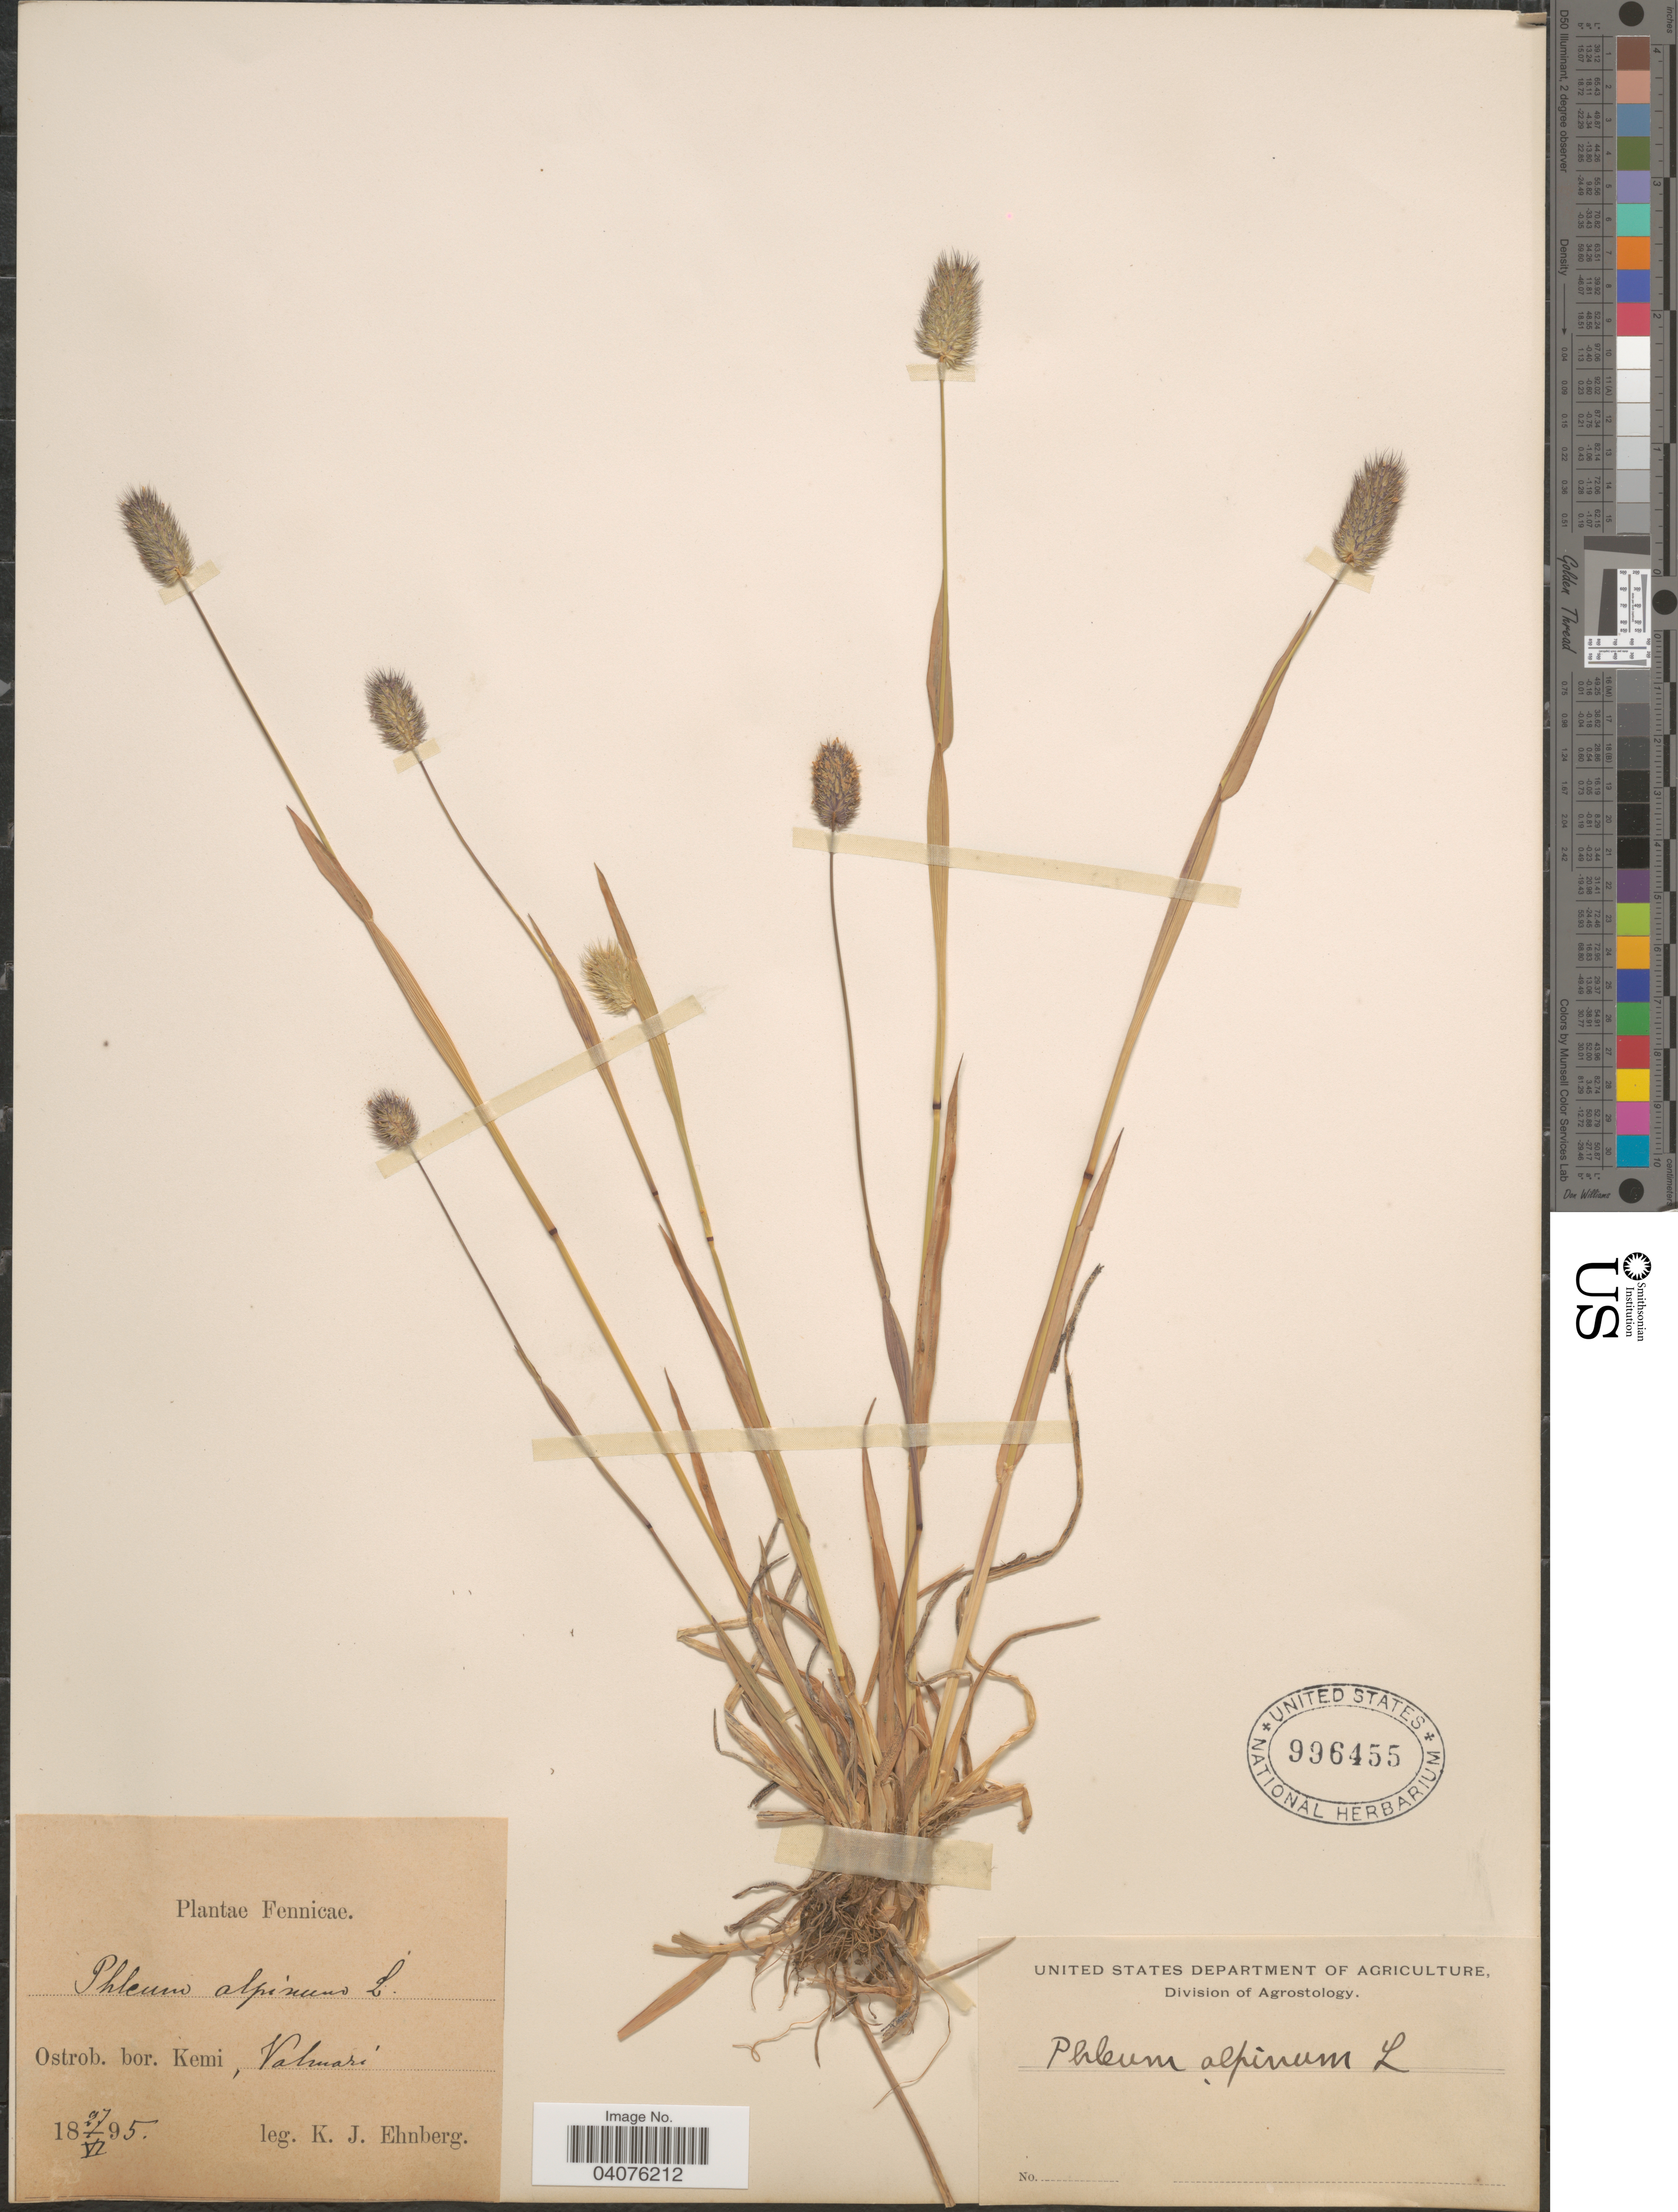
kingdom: Plantae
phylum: Tracheophyta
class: Liliopsida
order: Poales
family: Poaceae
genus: Phleum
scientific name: Phleum alpinum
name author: L.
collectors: K. Ehnberg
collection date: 1895-06-27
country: Finland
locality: Ostrob. bor. Kemi, Valmari.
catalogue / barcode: US 996455